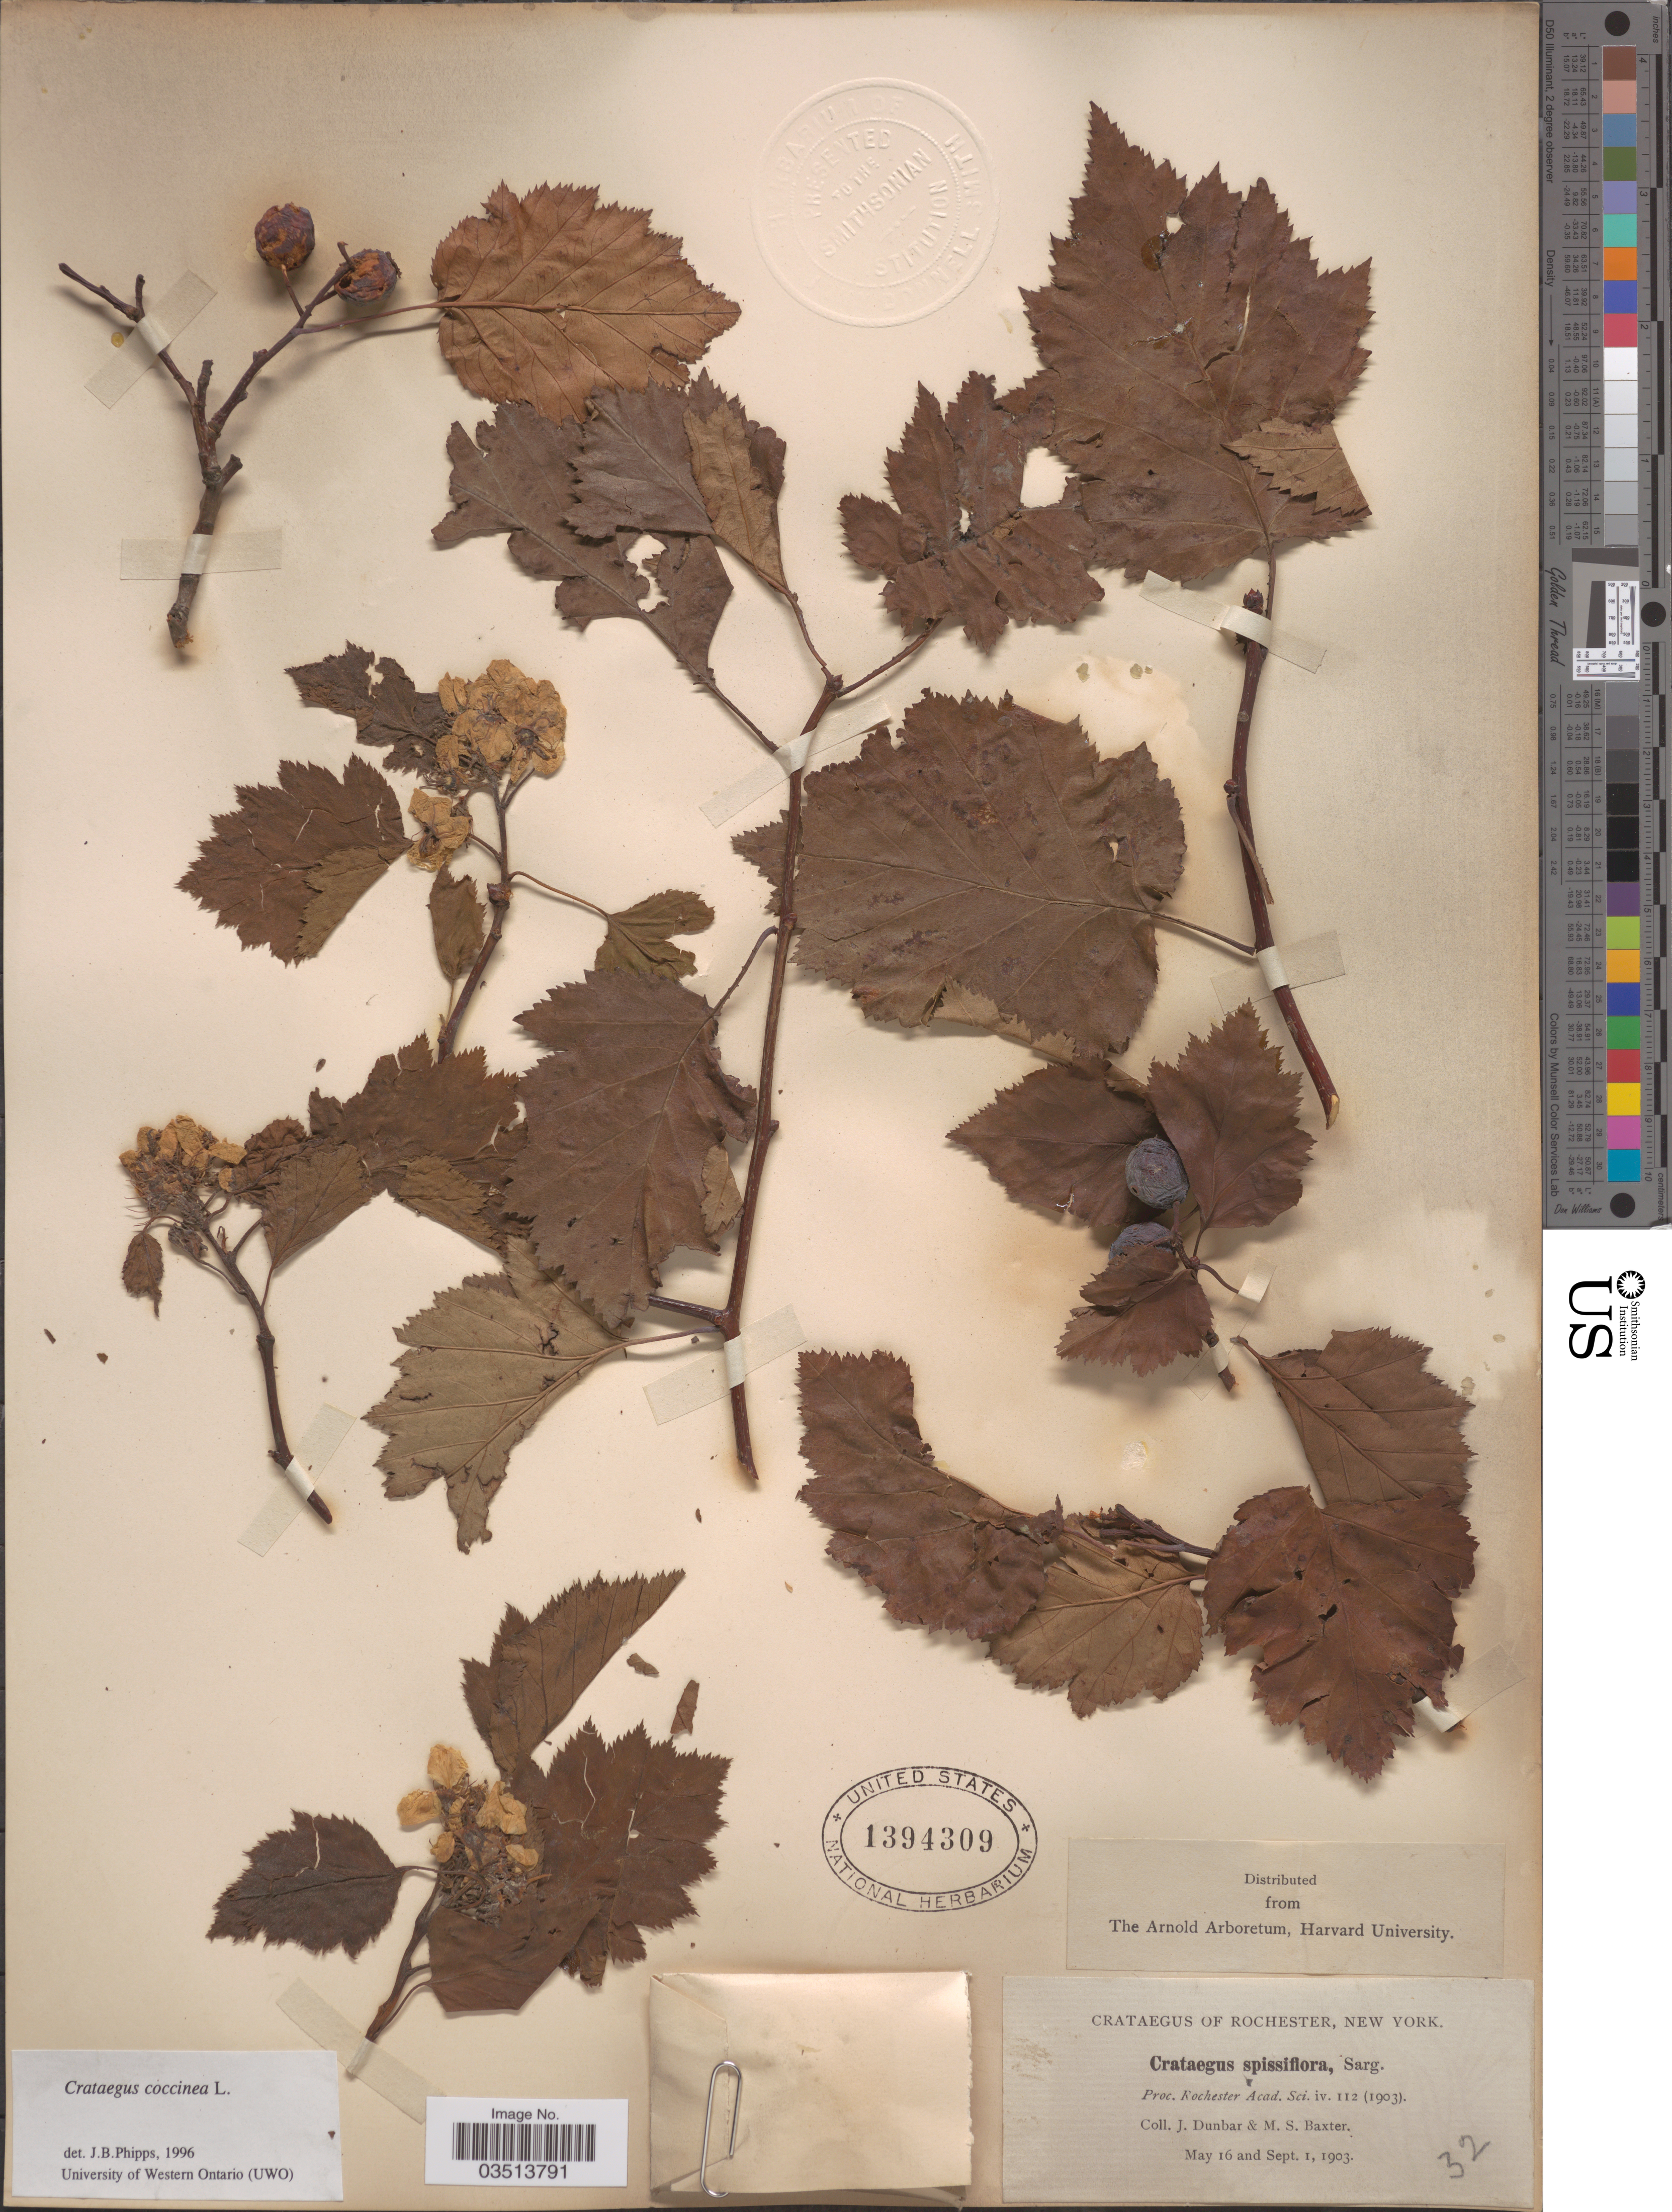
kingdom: Plantae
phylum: Tracheophyta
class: Magnoliopsida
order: Rosales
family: Rosaceae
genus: Crataegus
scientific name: Crataegus coccinea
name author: Ashe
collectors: J. Dunbar & M. Baxter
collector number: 32?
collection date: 1903-05-16/1903-09-01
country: United States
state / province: New York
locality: Rochester.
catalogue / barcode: US 1394309